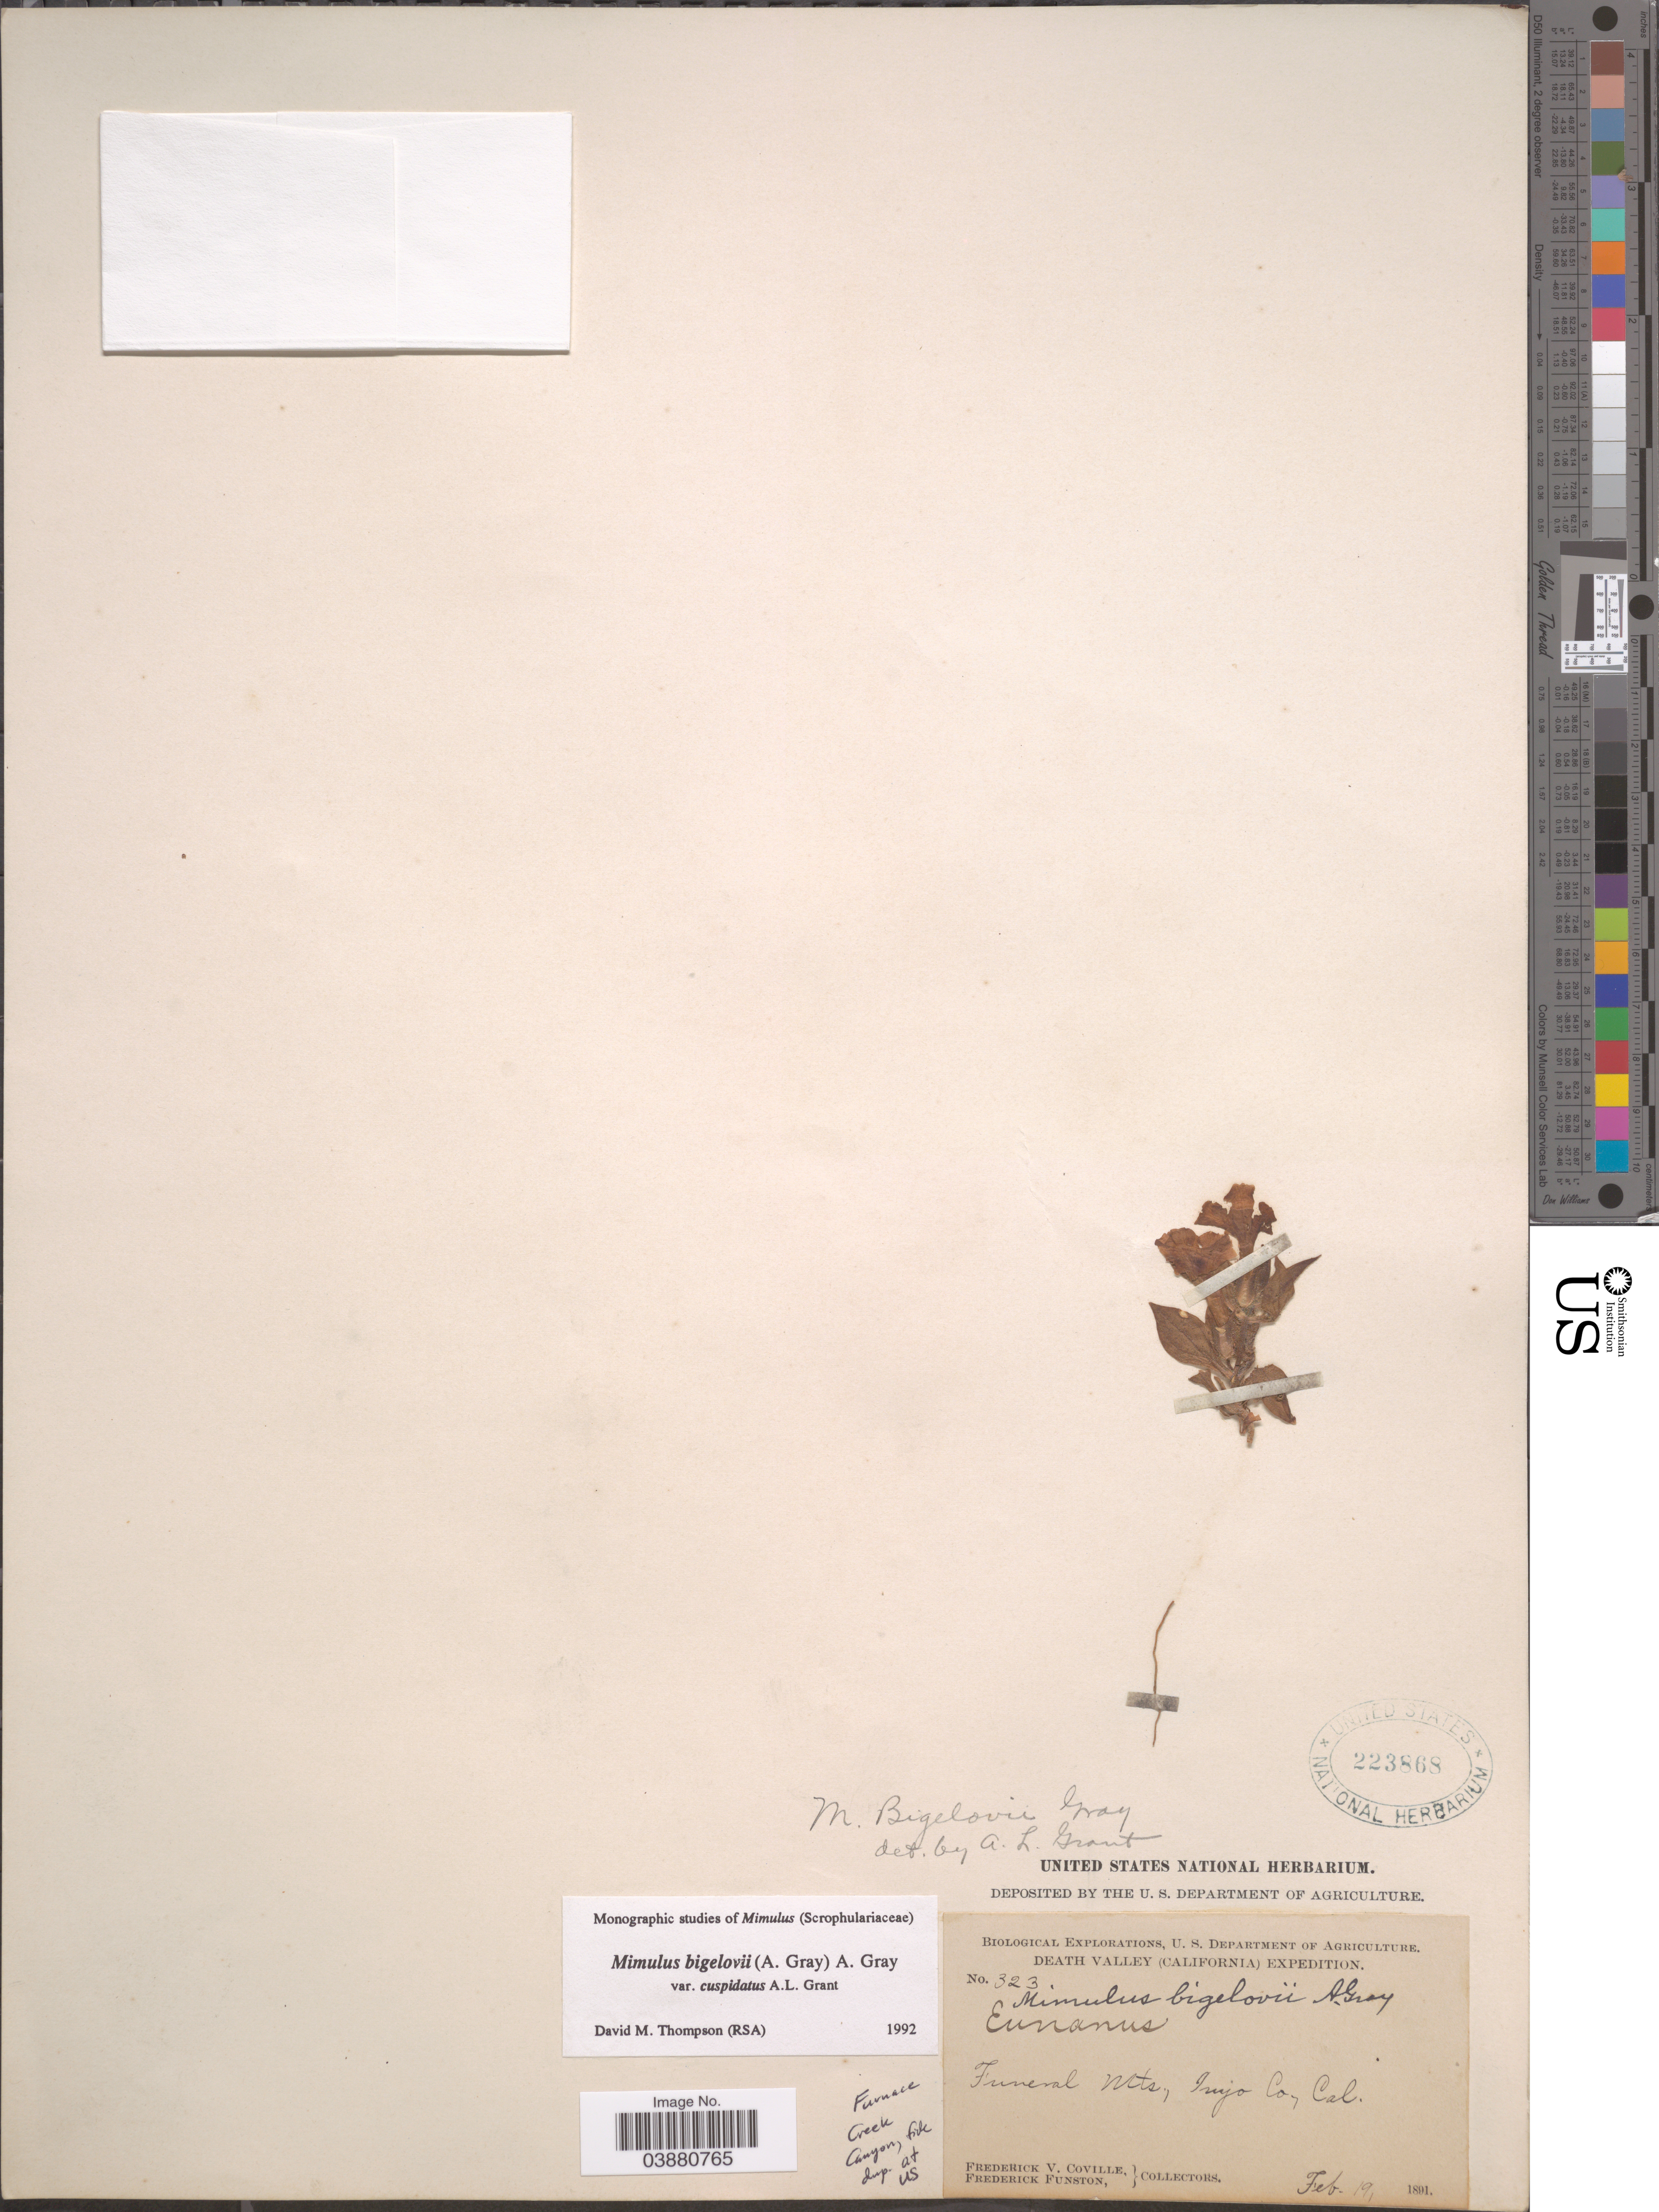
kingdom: Plantae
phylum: Tracheophyta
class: Magnoliopsida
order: Lamiales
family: Phrymaceae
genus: Mimulus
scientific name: Mimulus bigelovii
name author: (A. Gray) G.L. Nesom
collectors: F. V. Coville & F. Funston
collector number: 323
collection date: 1891-02-19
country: United States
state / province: California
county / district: Inyo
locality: Death Valley. Funeral Mts., Inyo Co.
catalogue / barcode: US 223868